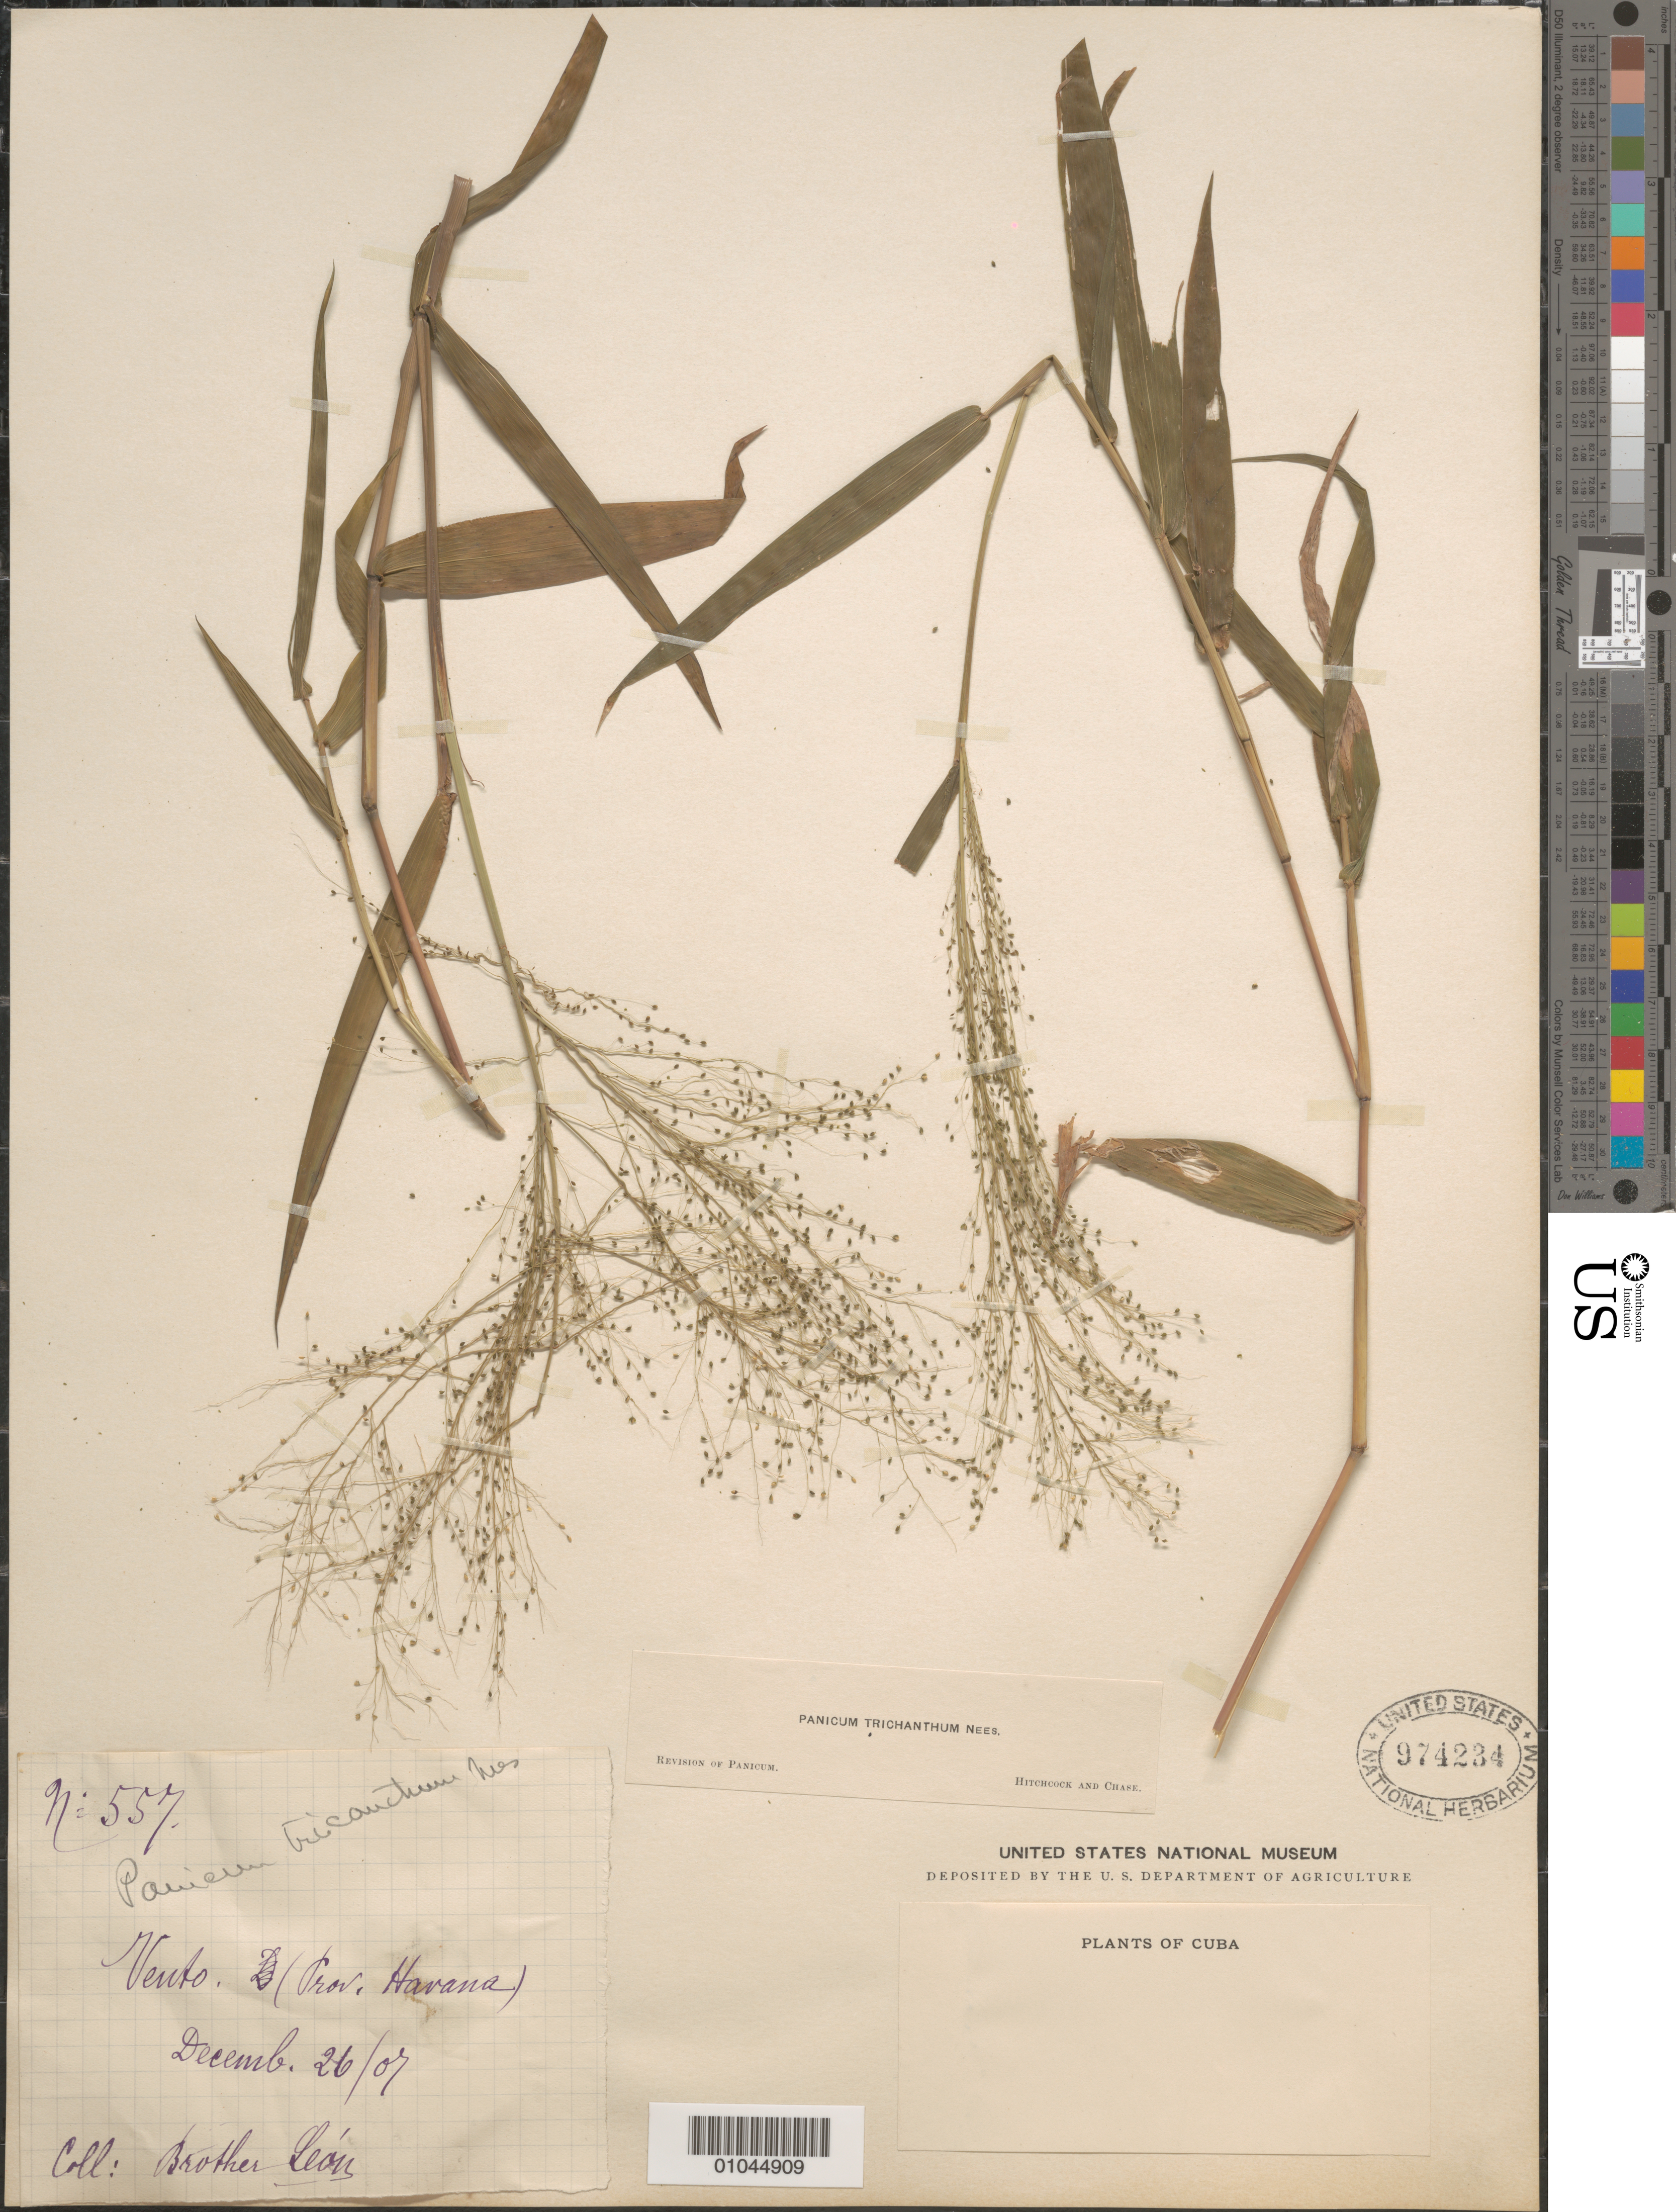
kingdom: Plantae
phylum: Tracheophyta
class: Liliopsida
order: Poales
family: Poaceae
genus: Panicum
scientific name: Panicum trichanthum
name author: Nees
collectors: Bro. León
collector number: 557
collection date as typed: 26 Dec 1907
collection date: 1907-12-26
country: Cuba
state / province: La Habana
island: Cuba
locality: Vento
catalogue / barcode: US 974234